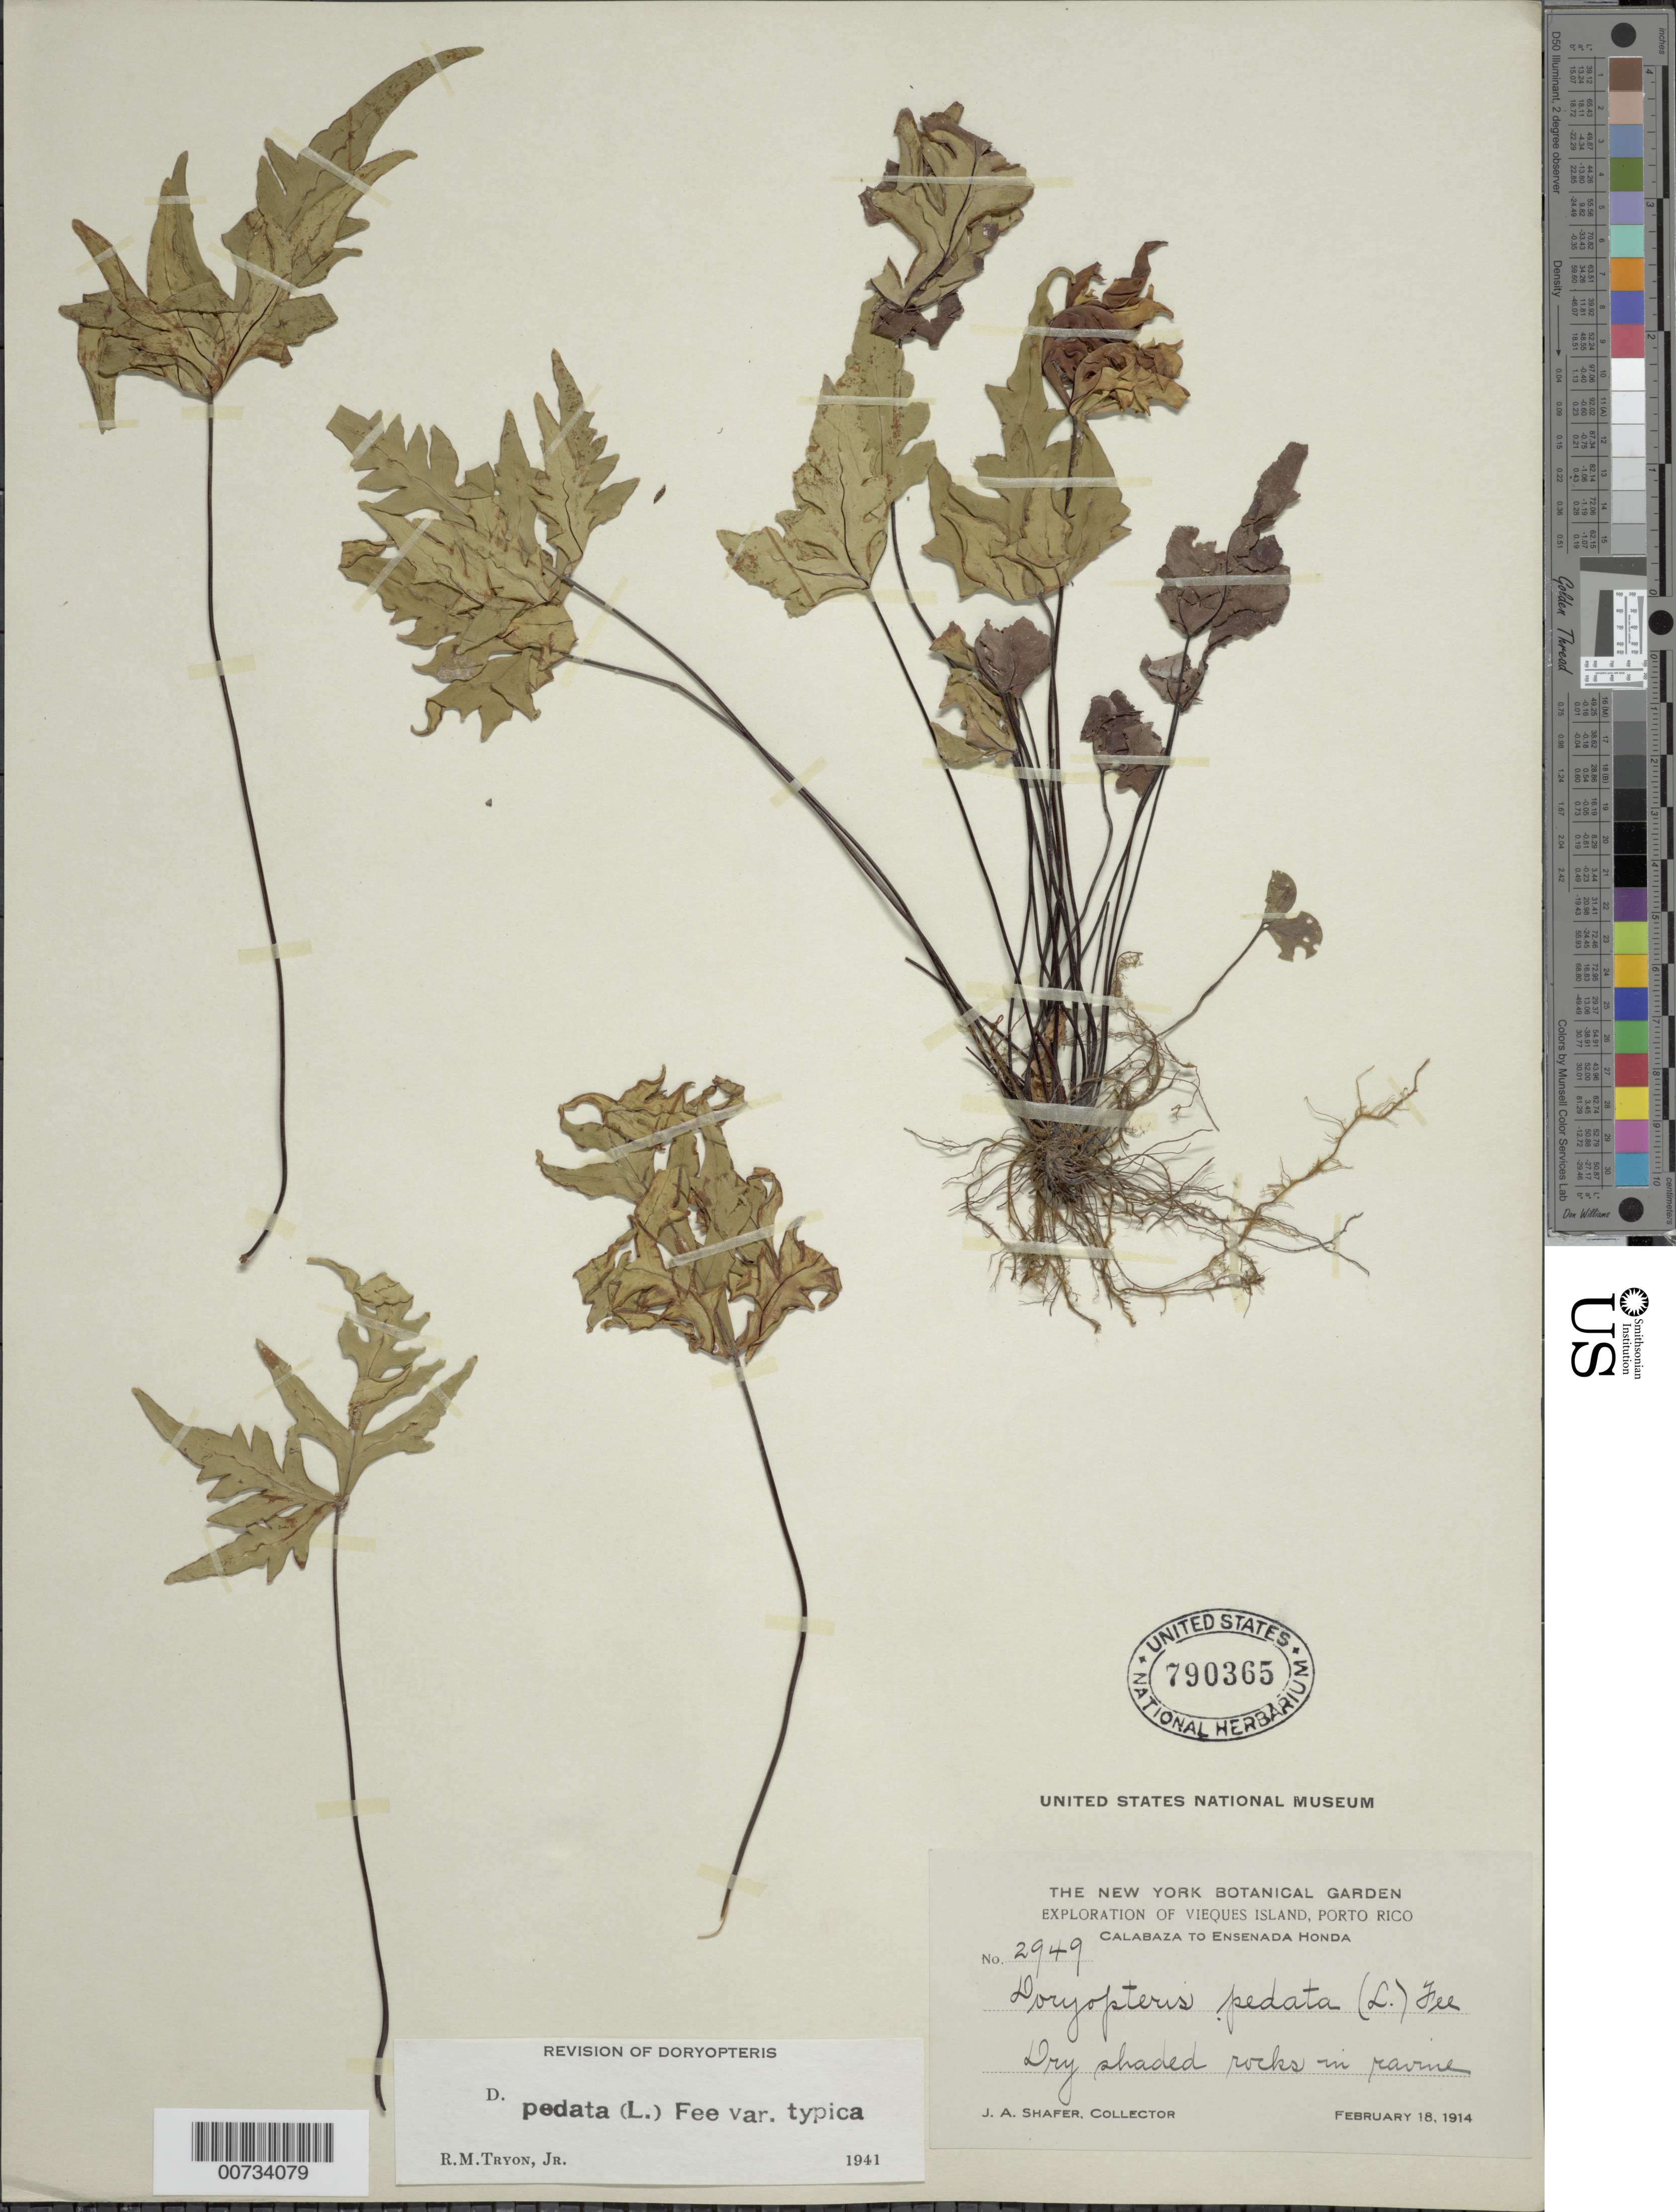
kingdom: Plantae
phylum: Tracheophyta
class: Polypodiopsida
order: Polypodiales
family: Pteridaceae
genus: Doryopteris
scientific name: Doryopteris pedata var. typica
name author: (L.) Fée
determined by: Tryon, Rolla M., Jr.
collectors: J. A. Shafer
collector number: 2949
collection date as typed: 18 Feb 1914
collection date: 1914-02-18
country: Puerto Rico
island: Vieques I.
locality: Calabaza to Ensenada Honda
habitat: Dry shaded rocks in ravine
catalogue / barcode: US 790365